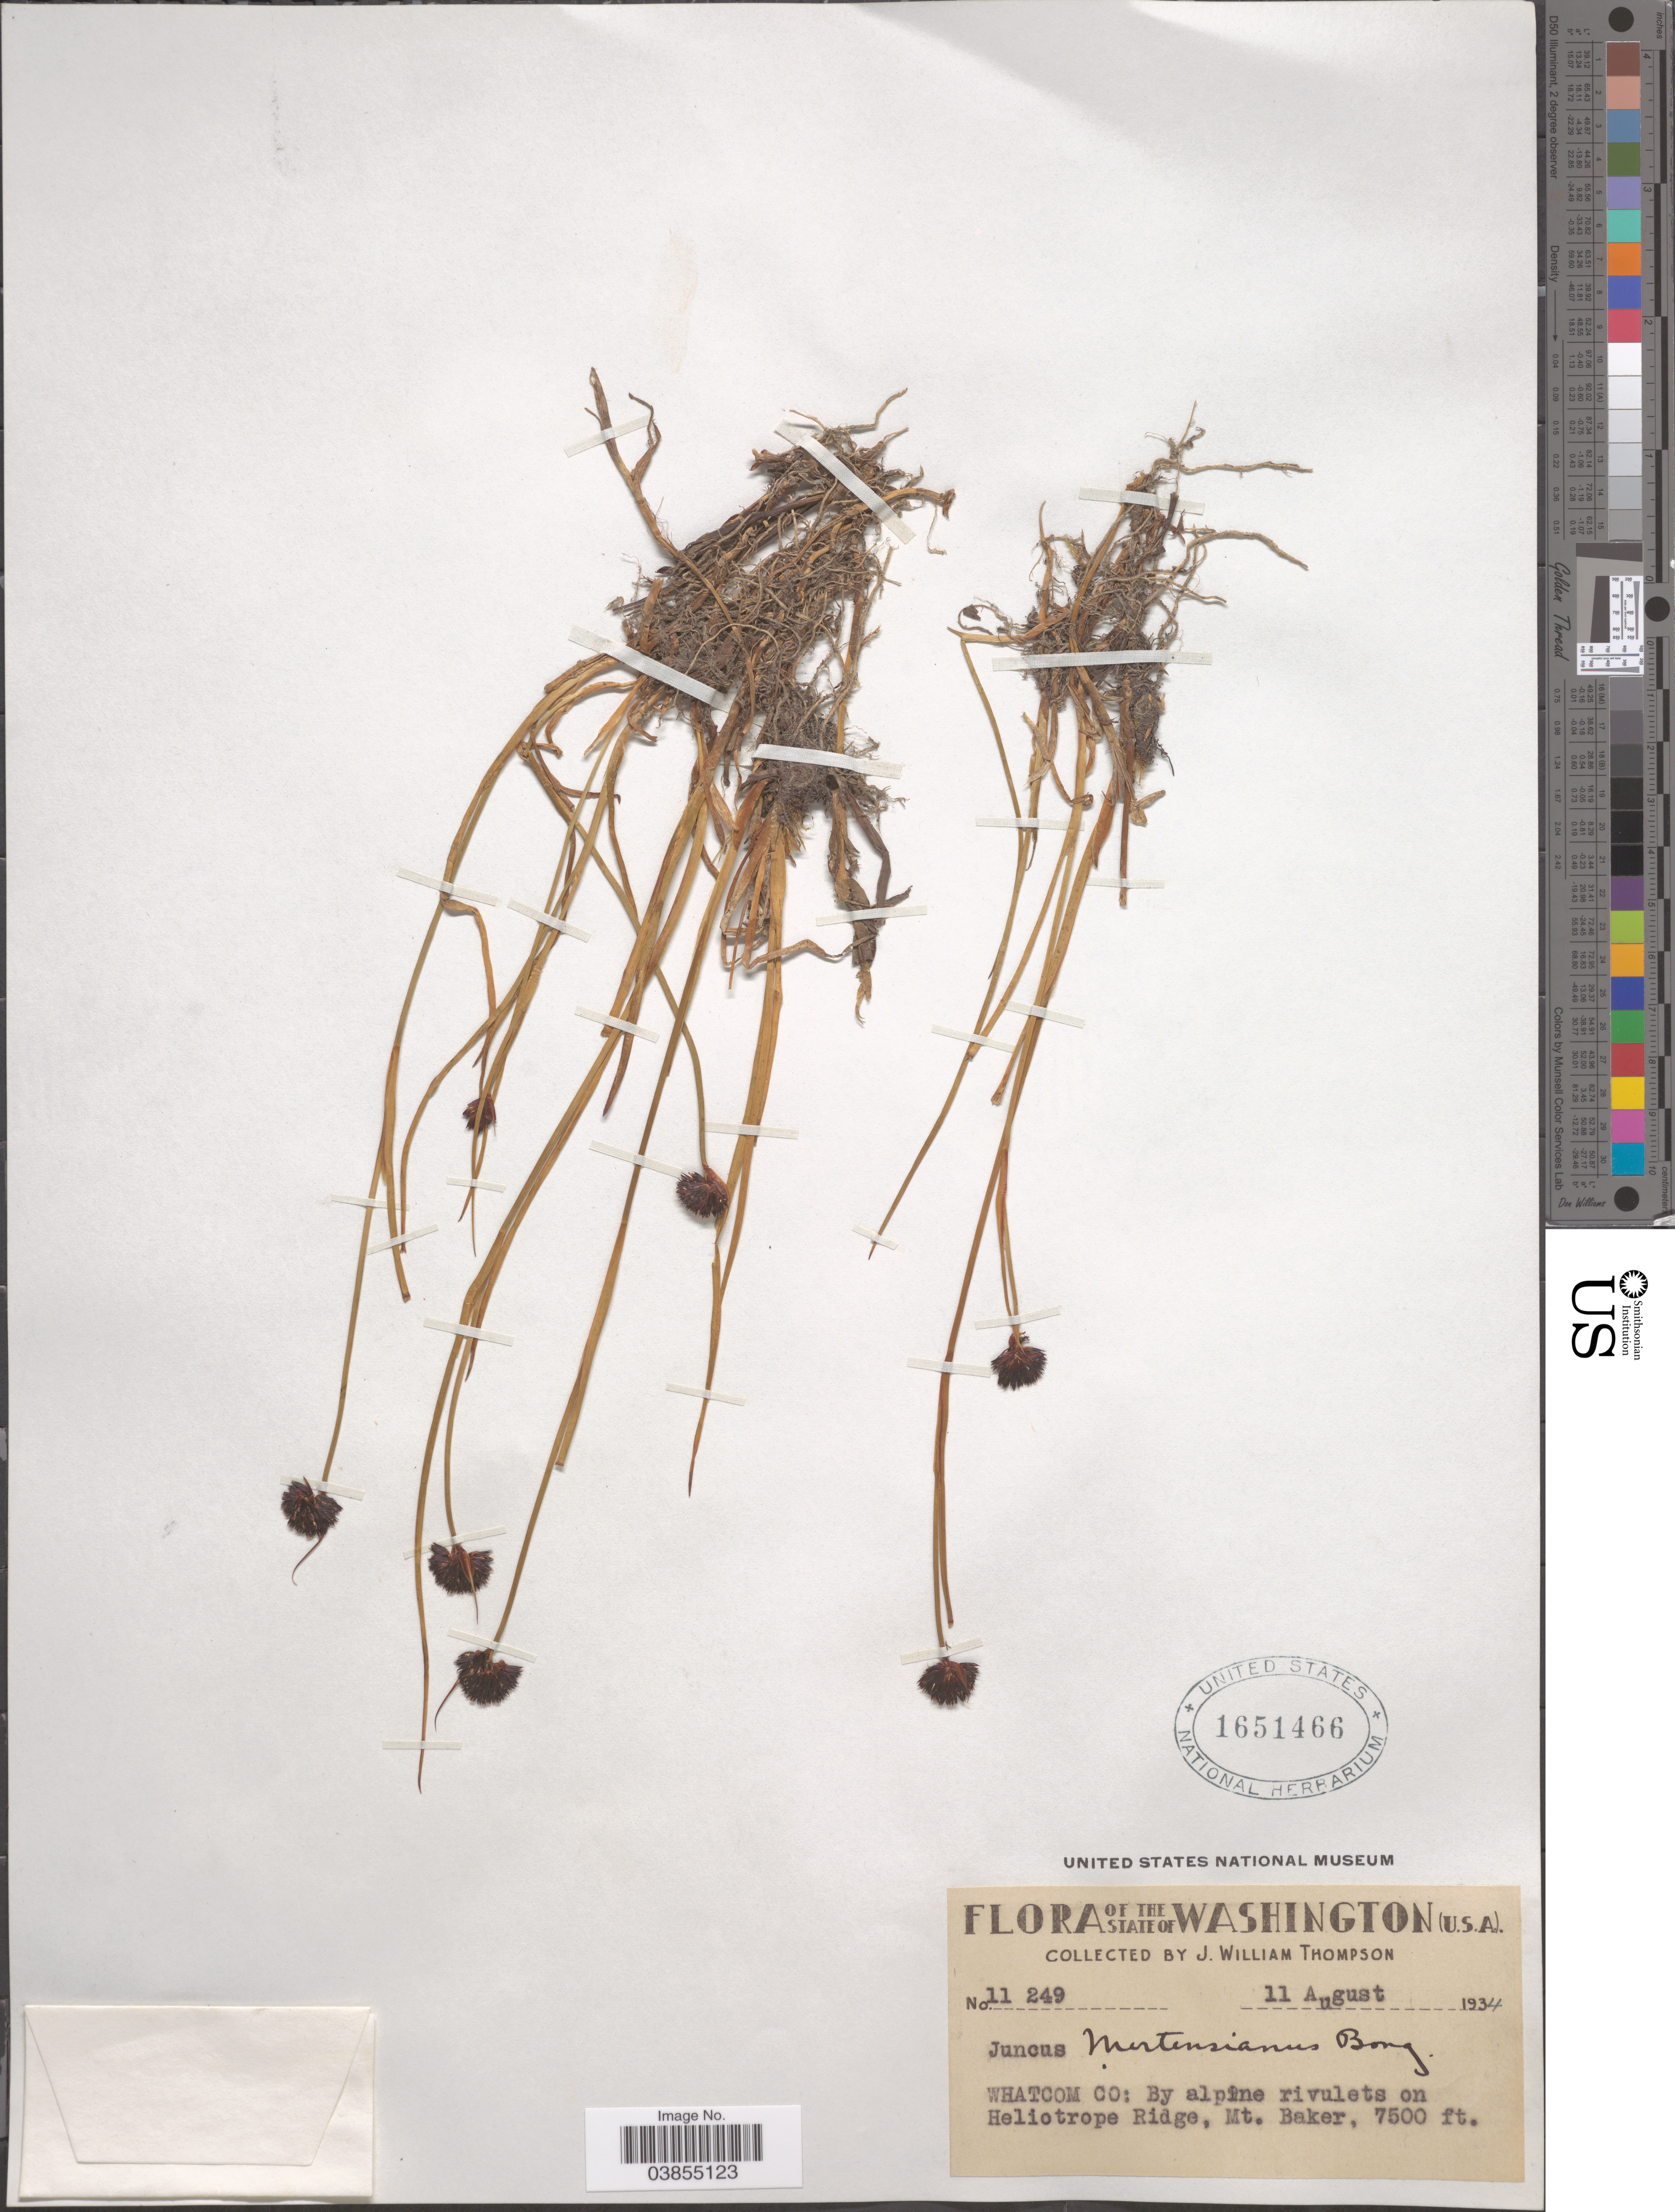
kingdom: Plantae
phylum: Tracheophyta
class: Liliopsida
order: Poales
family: Juncaceae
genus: Juncus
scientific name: Juncus mertensianus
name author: Bong.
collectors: J. W. Thompson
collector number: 11249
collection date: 1934-08-11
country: United States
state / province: Washington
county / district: Whitman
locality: Whatcom Co: By alpine rivulets on Heliotrope Ridge, Mt. Baker.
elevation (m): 2286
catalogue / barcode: US 1651466